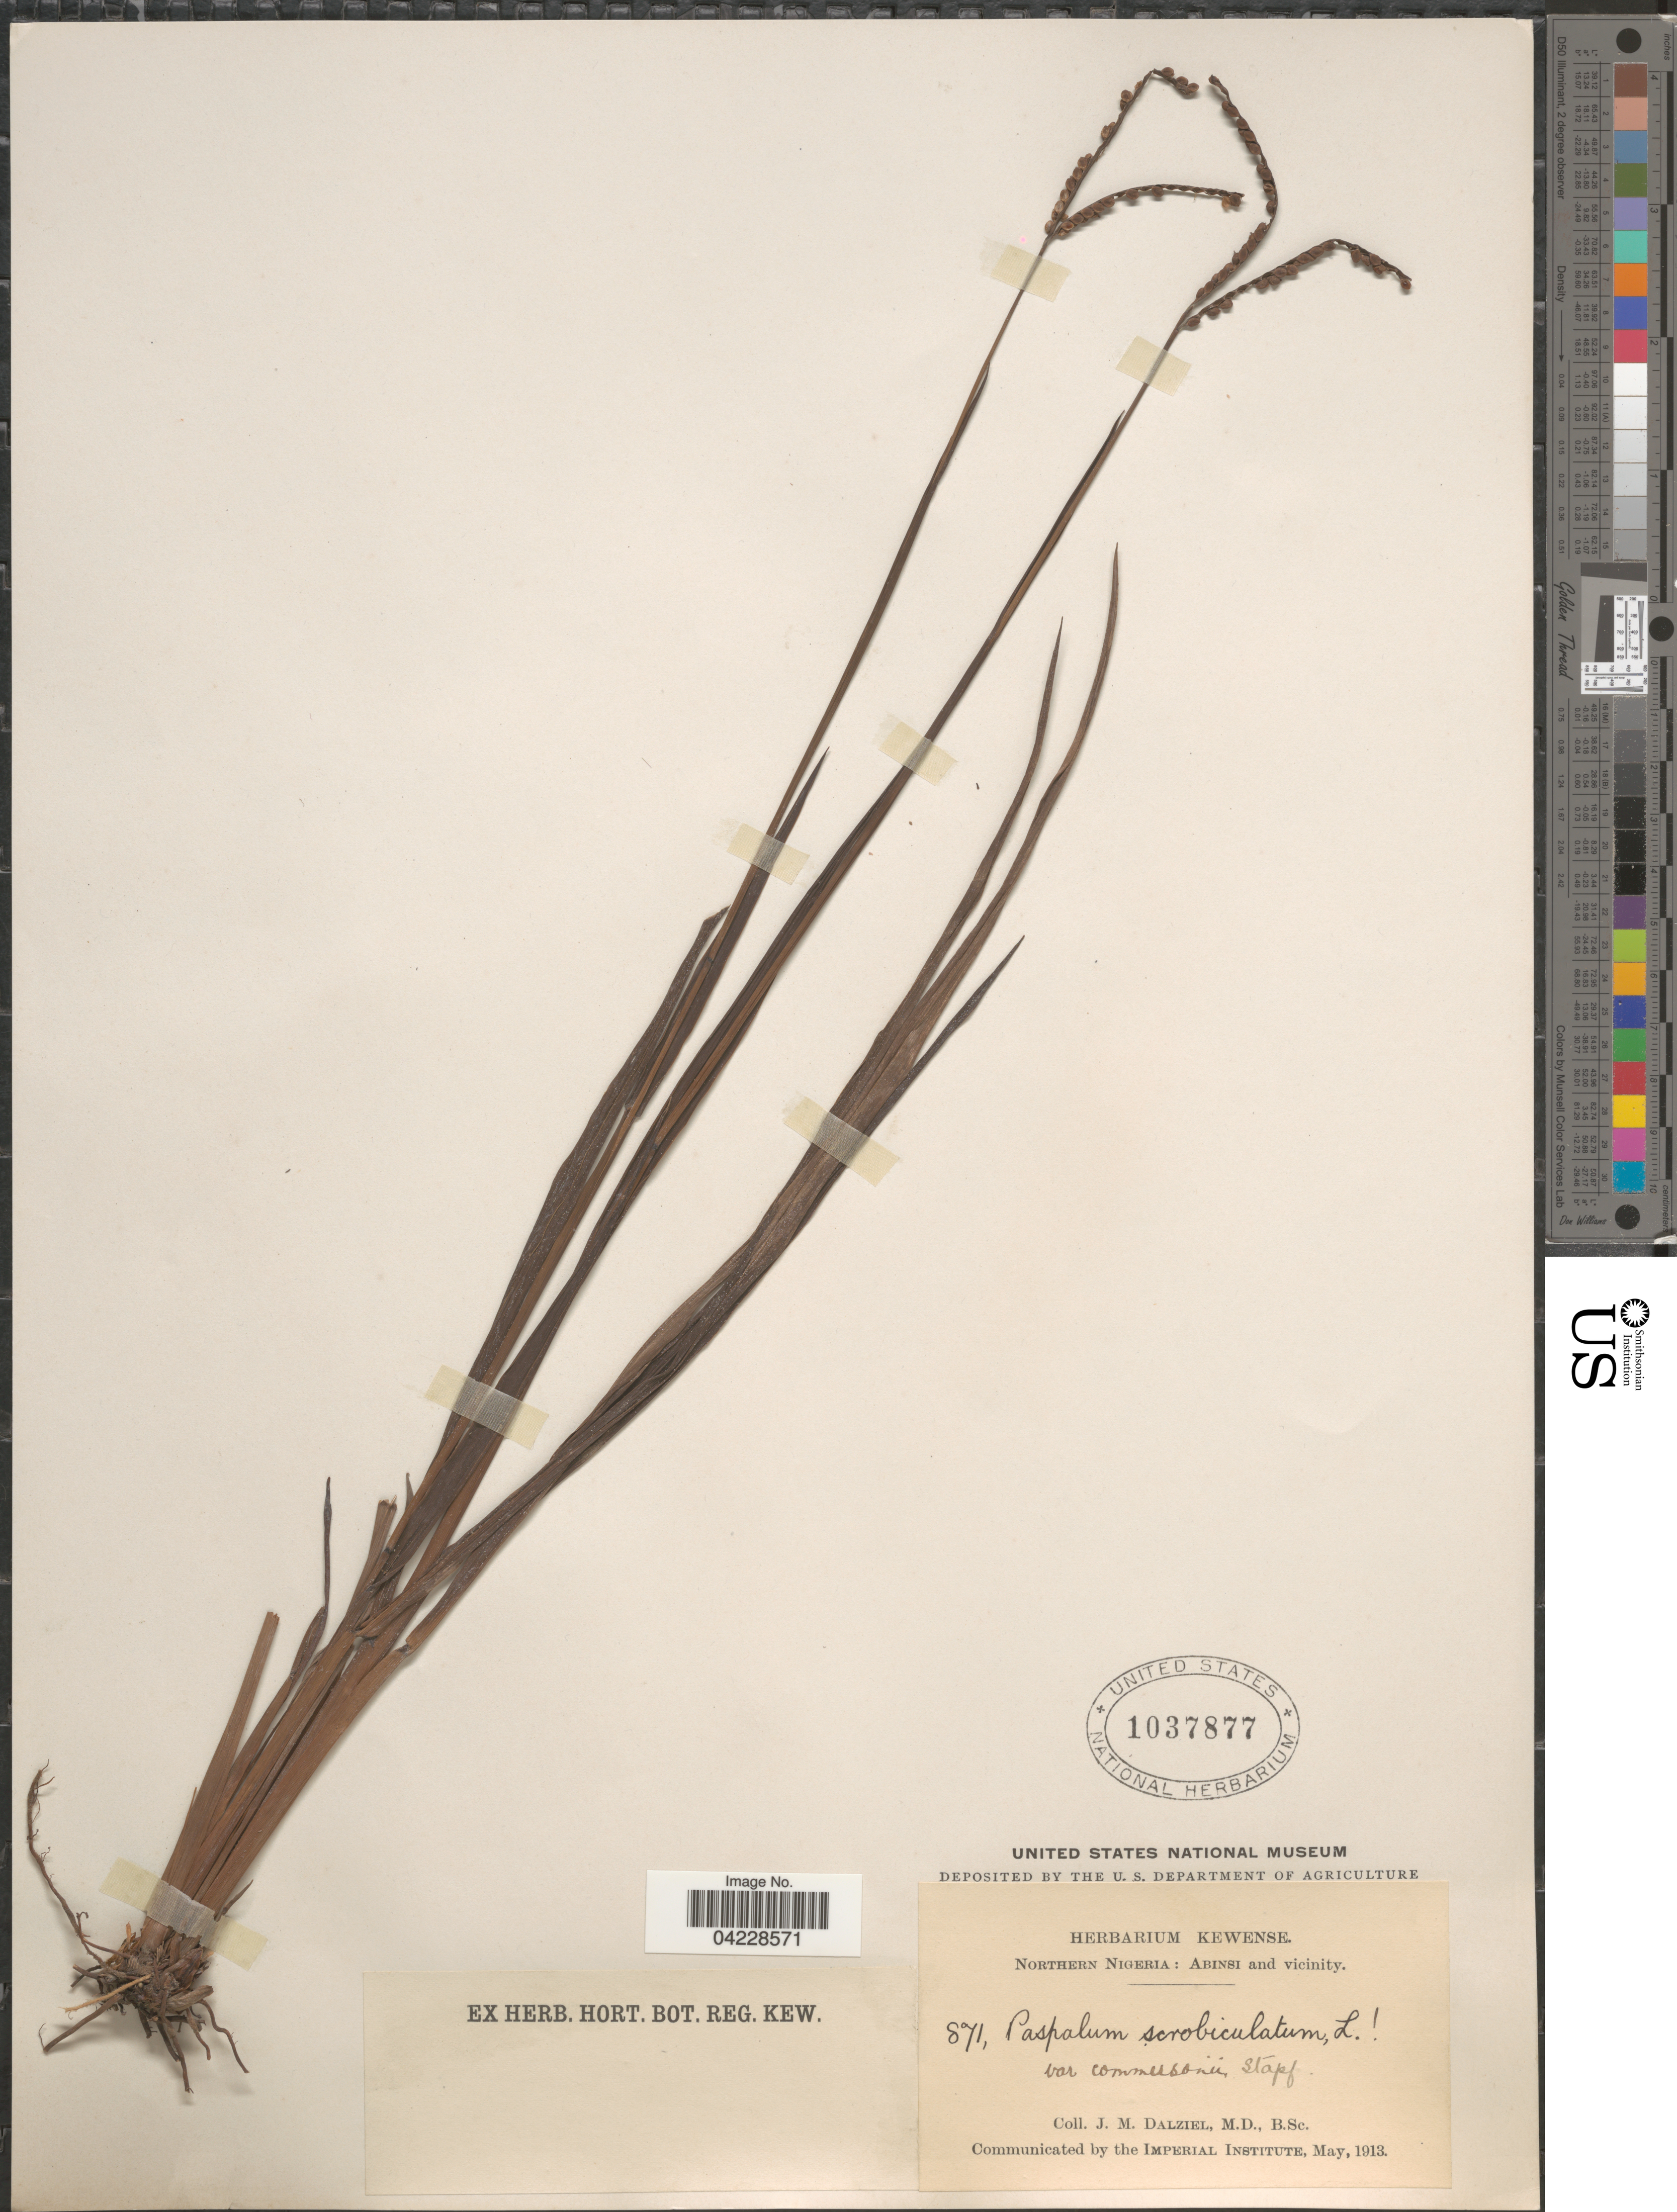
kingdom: Plantae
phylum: Tracheophyta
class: Liliopsida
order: Poales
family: Poaceae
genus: Paspalum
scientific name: Paspalum scrobiculatum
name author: L.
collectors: J. Dalziel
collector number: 871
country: Nigeria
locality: Northern Nigeria: Abinsi and vicinity.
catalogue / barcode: US 1037877